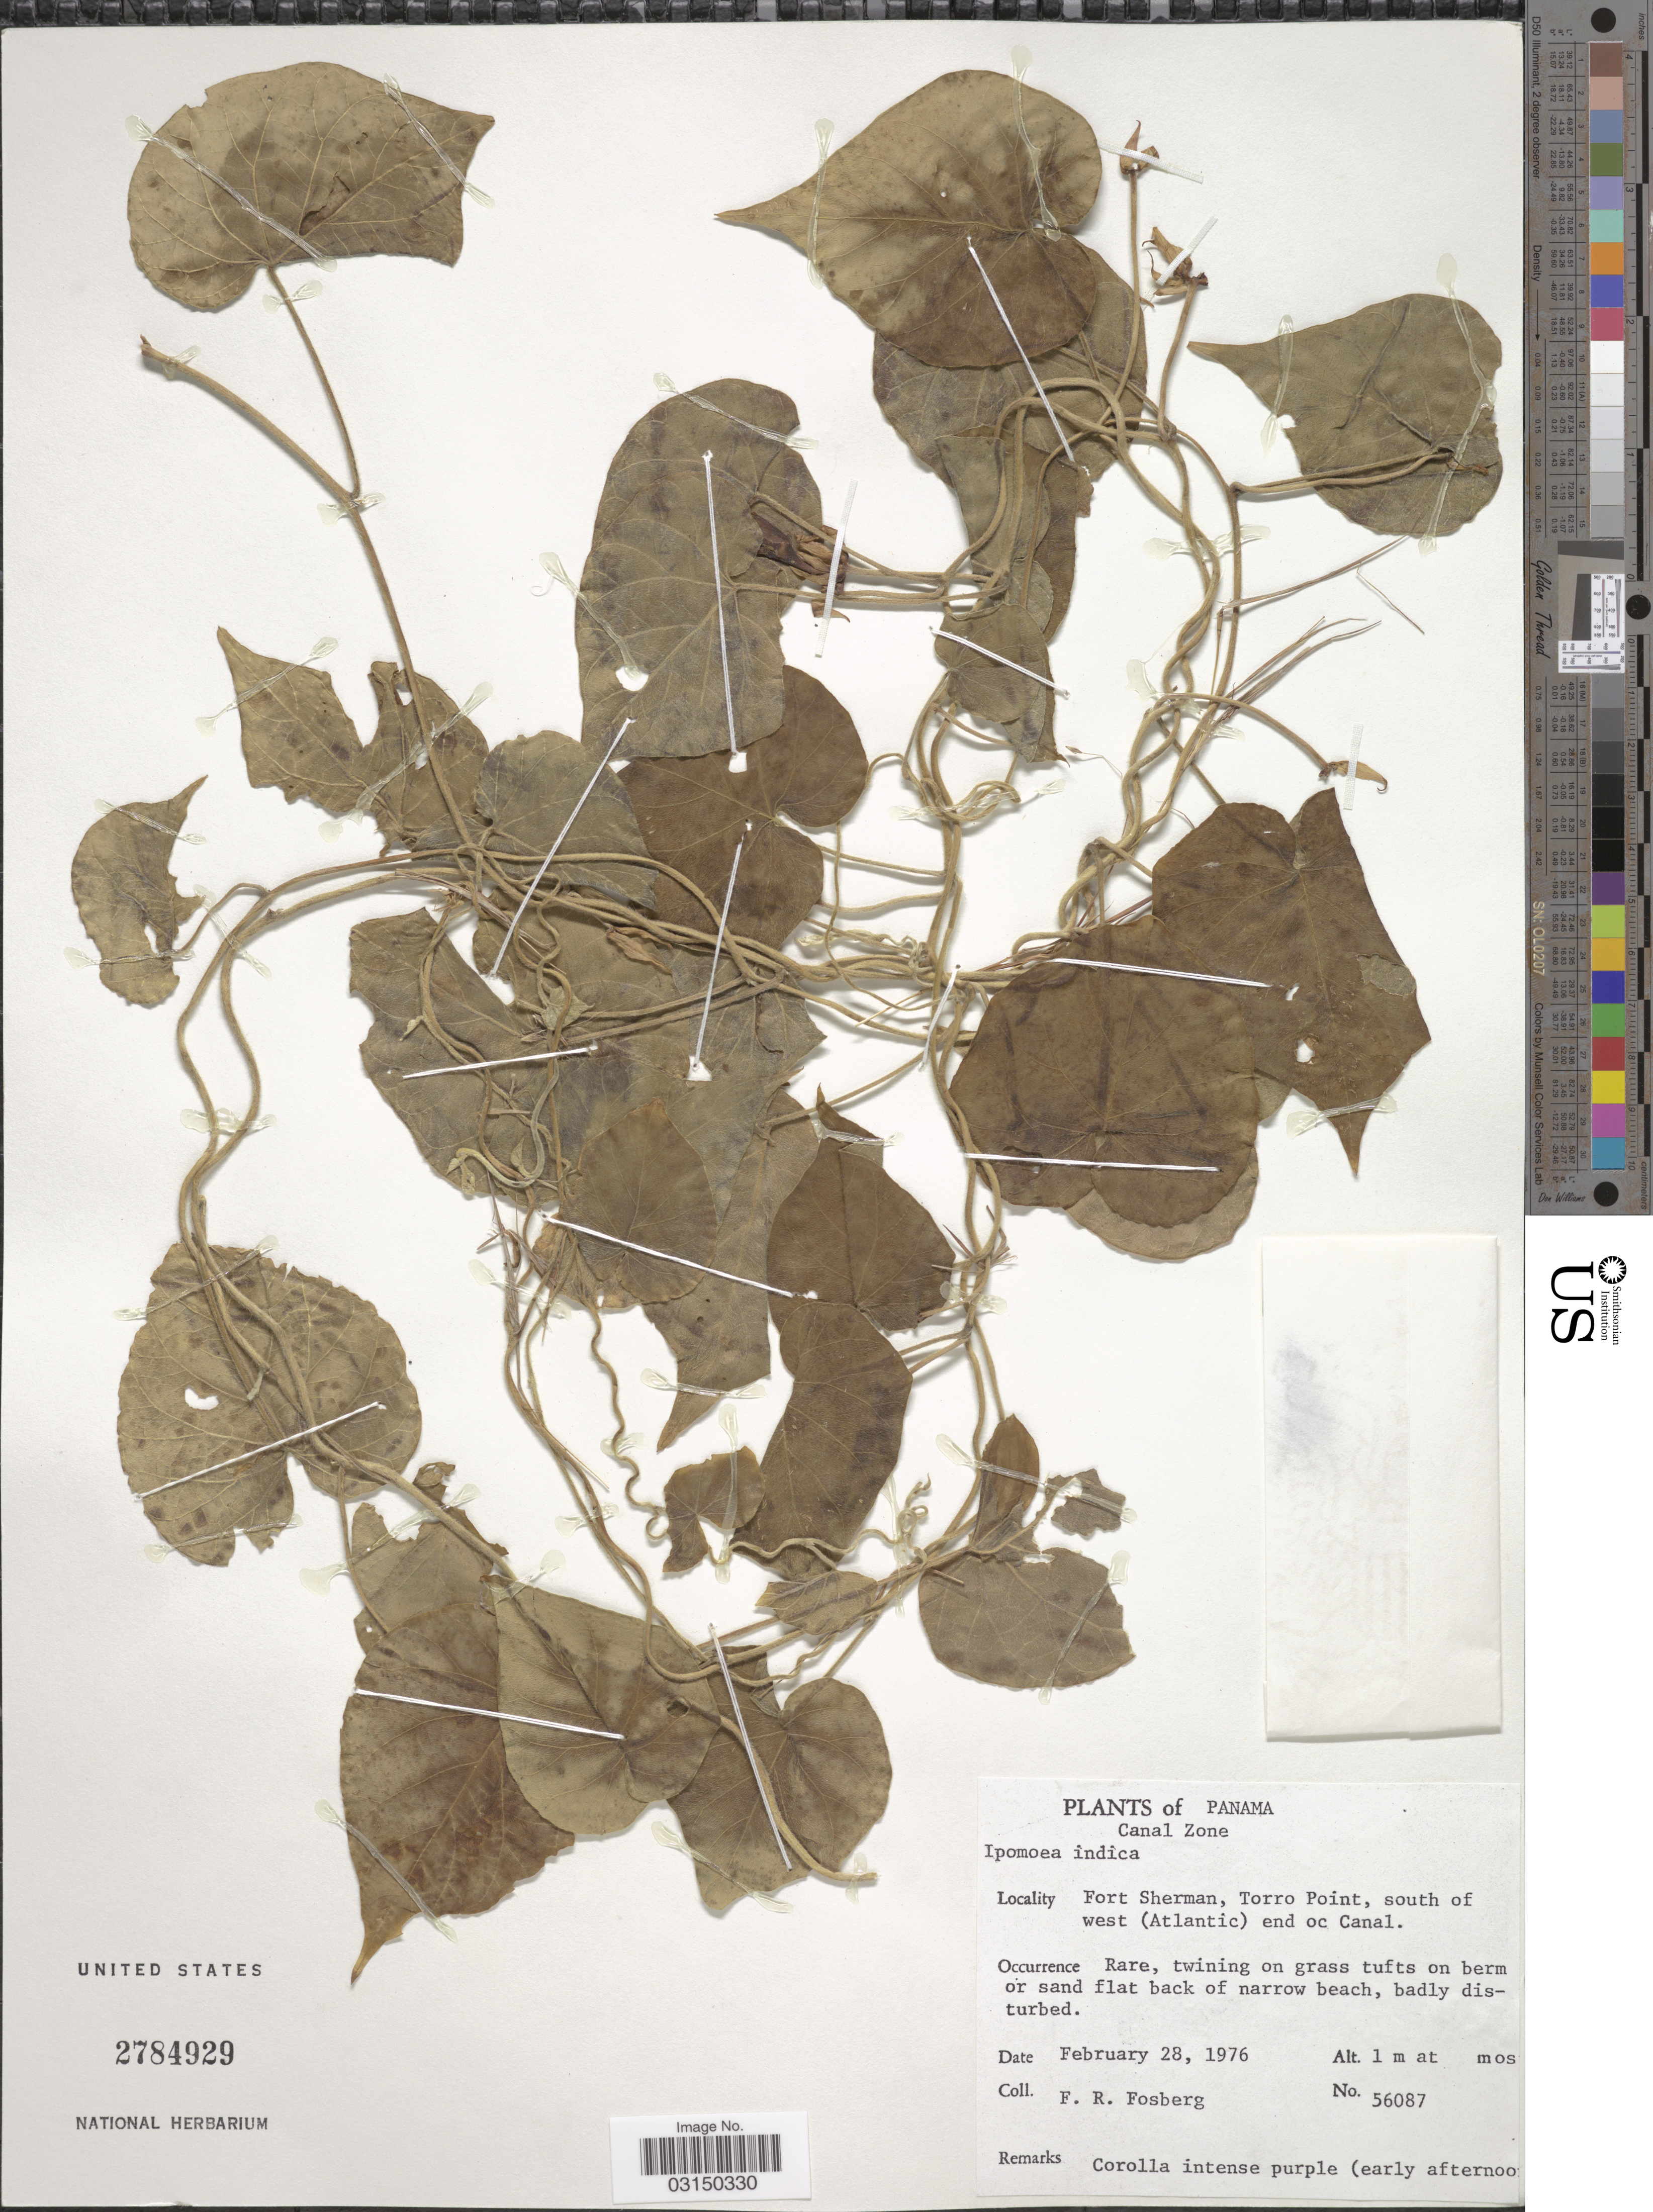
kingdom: Plantae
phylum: Tracheophyta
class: Magnoliopsida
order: Solanales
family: Convolvulaceae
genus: Ipomoea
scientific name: Ipomoea indica (Burm.) Merr. var. indica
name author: (Burm.) Merr.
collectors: F. R. Fosberg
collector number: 56087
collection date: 1976-02-28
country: Panama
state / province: Colón / Panamá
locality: Canal Zone. Fort Sherman, Torro Point, south of west (Atlantic) end of Canal.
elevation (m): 1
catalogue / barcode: US 2784929